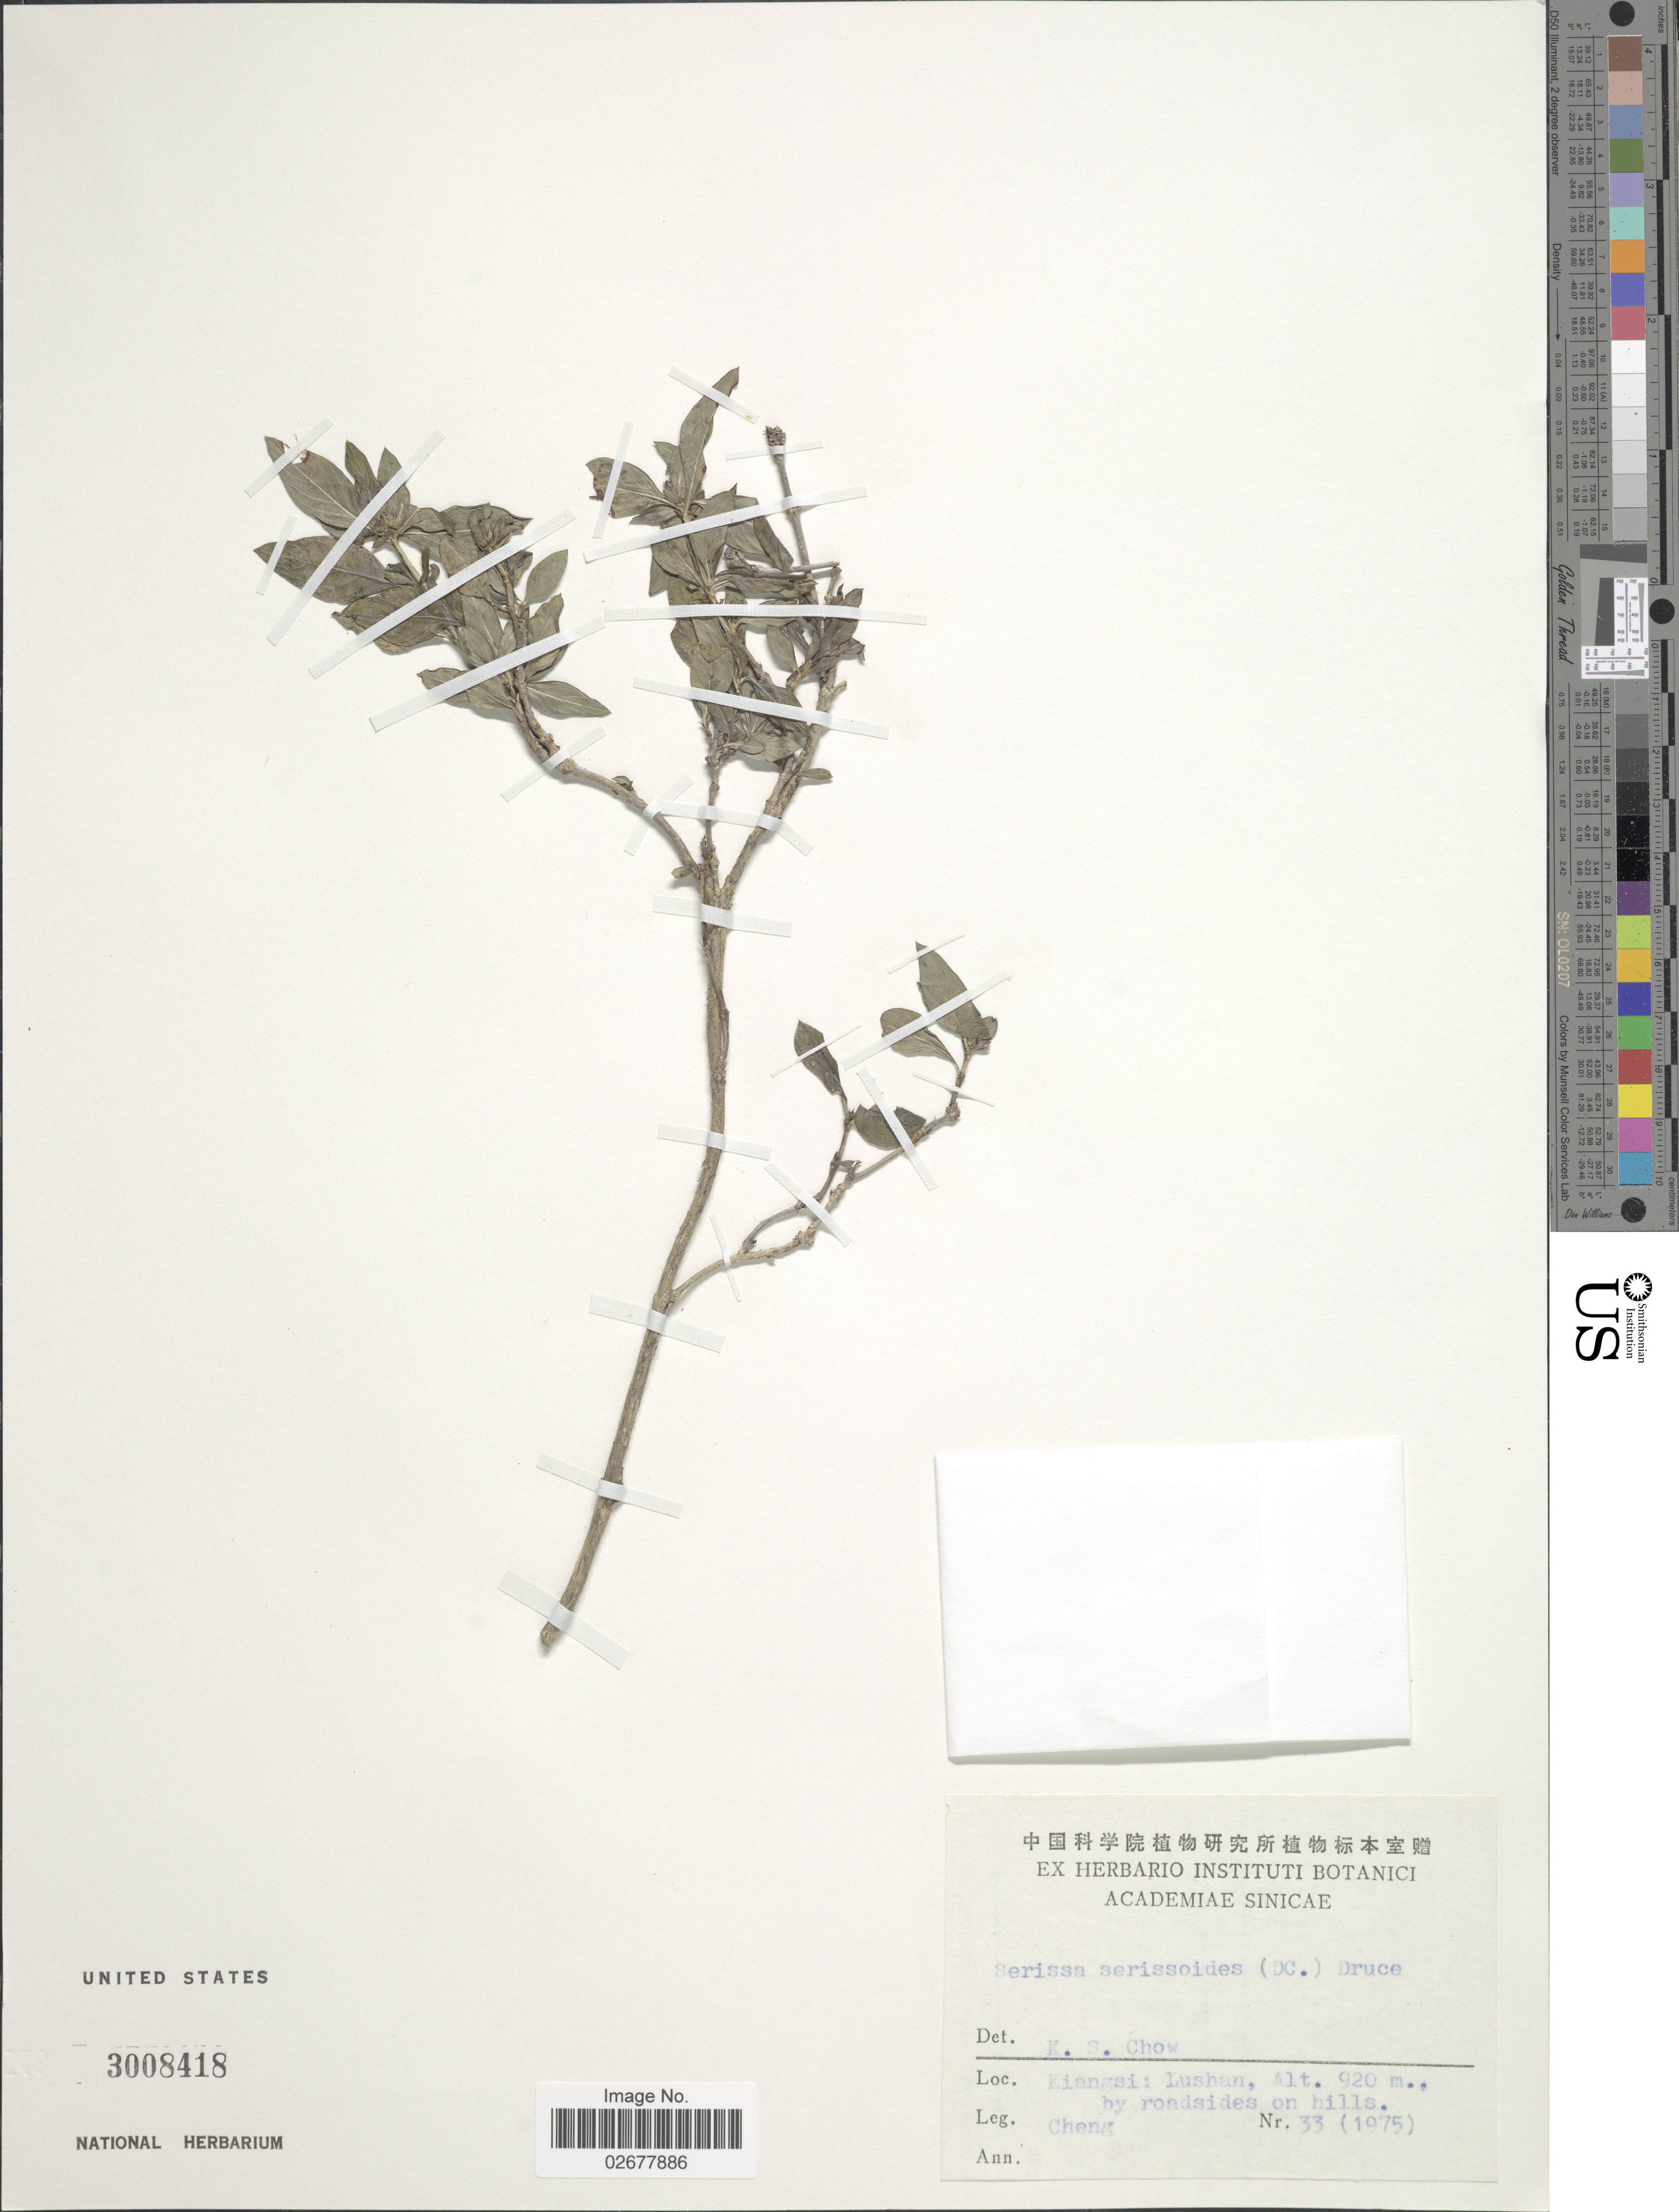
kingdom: Plantae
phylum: Tracheophyta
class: Magnoliopsida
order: Gentianales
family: Rubiaceae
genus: Serissa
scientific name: Serissa serrisoides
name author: (DC.) Druce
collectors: -. Cheng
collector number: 33 (1975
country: China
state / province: Jiangxi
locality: Kiangsi: Lushan, by roadsides on hills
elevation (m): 920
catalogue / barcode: US 3008418